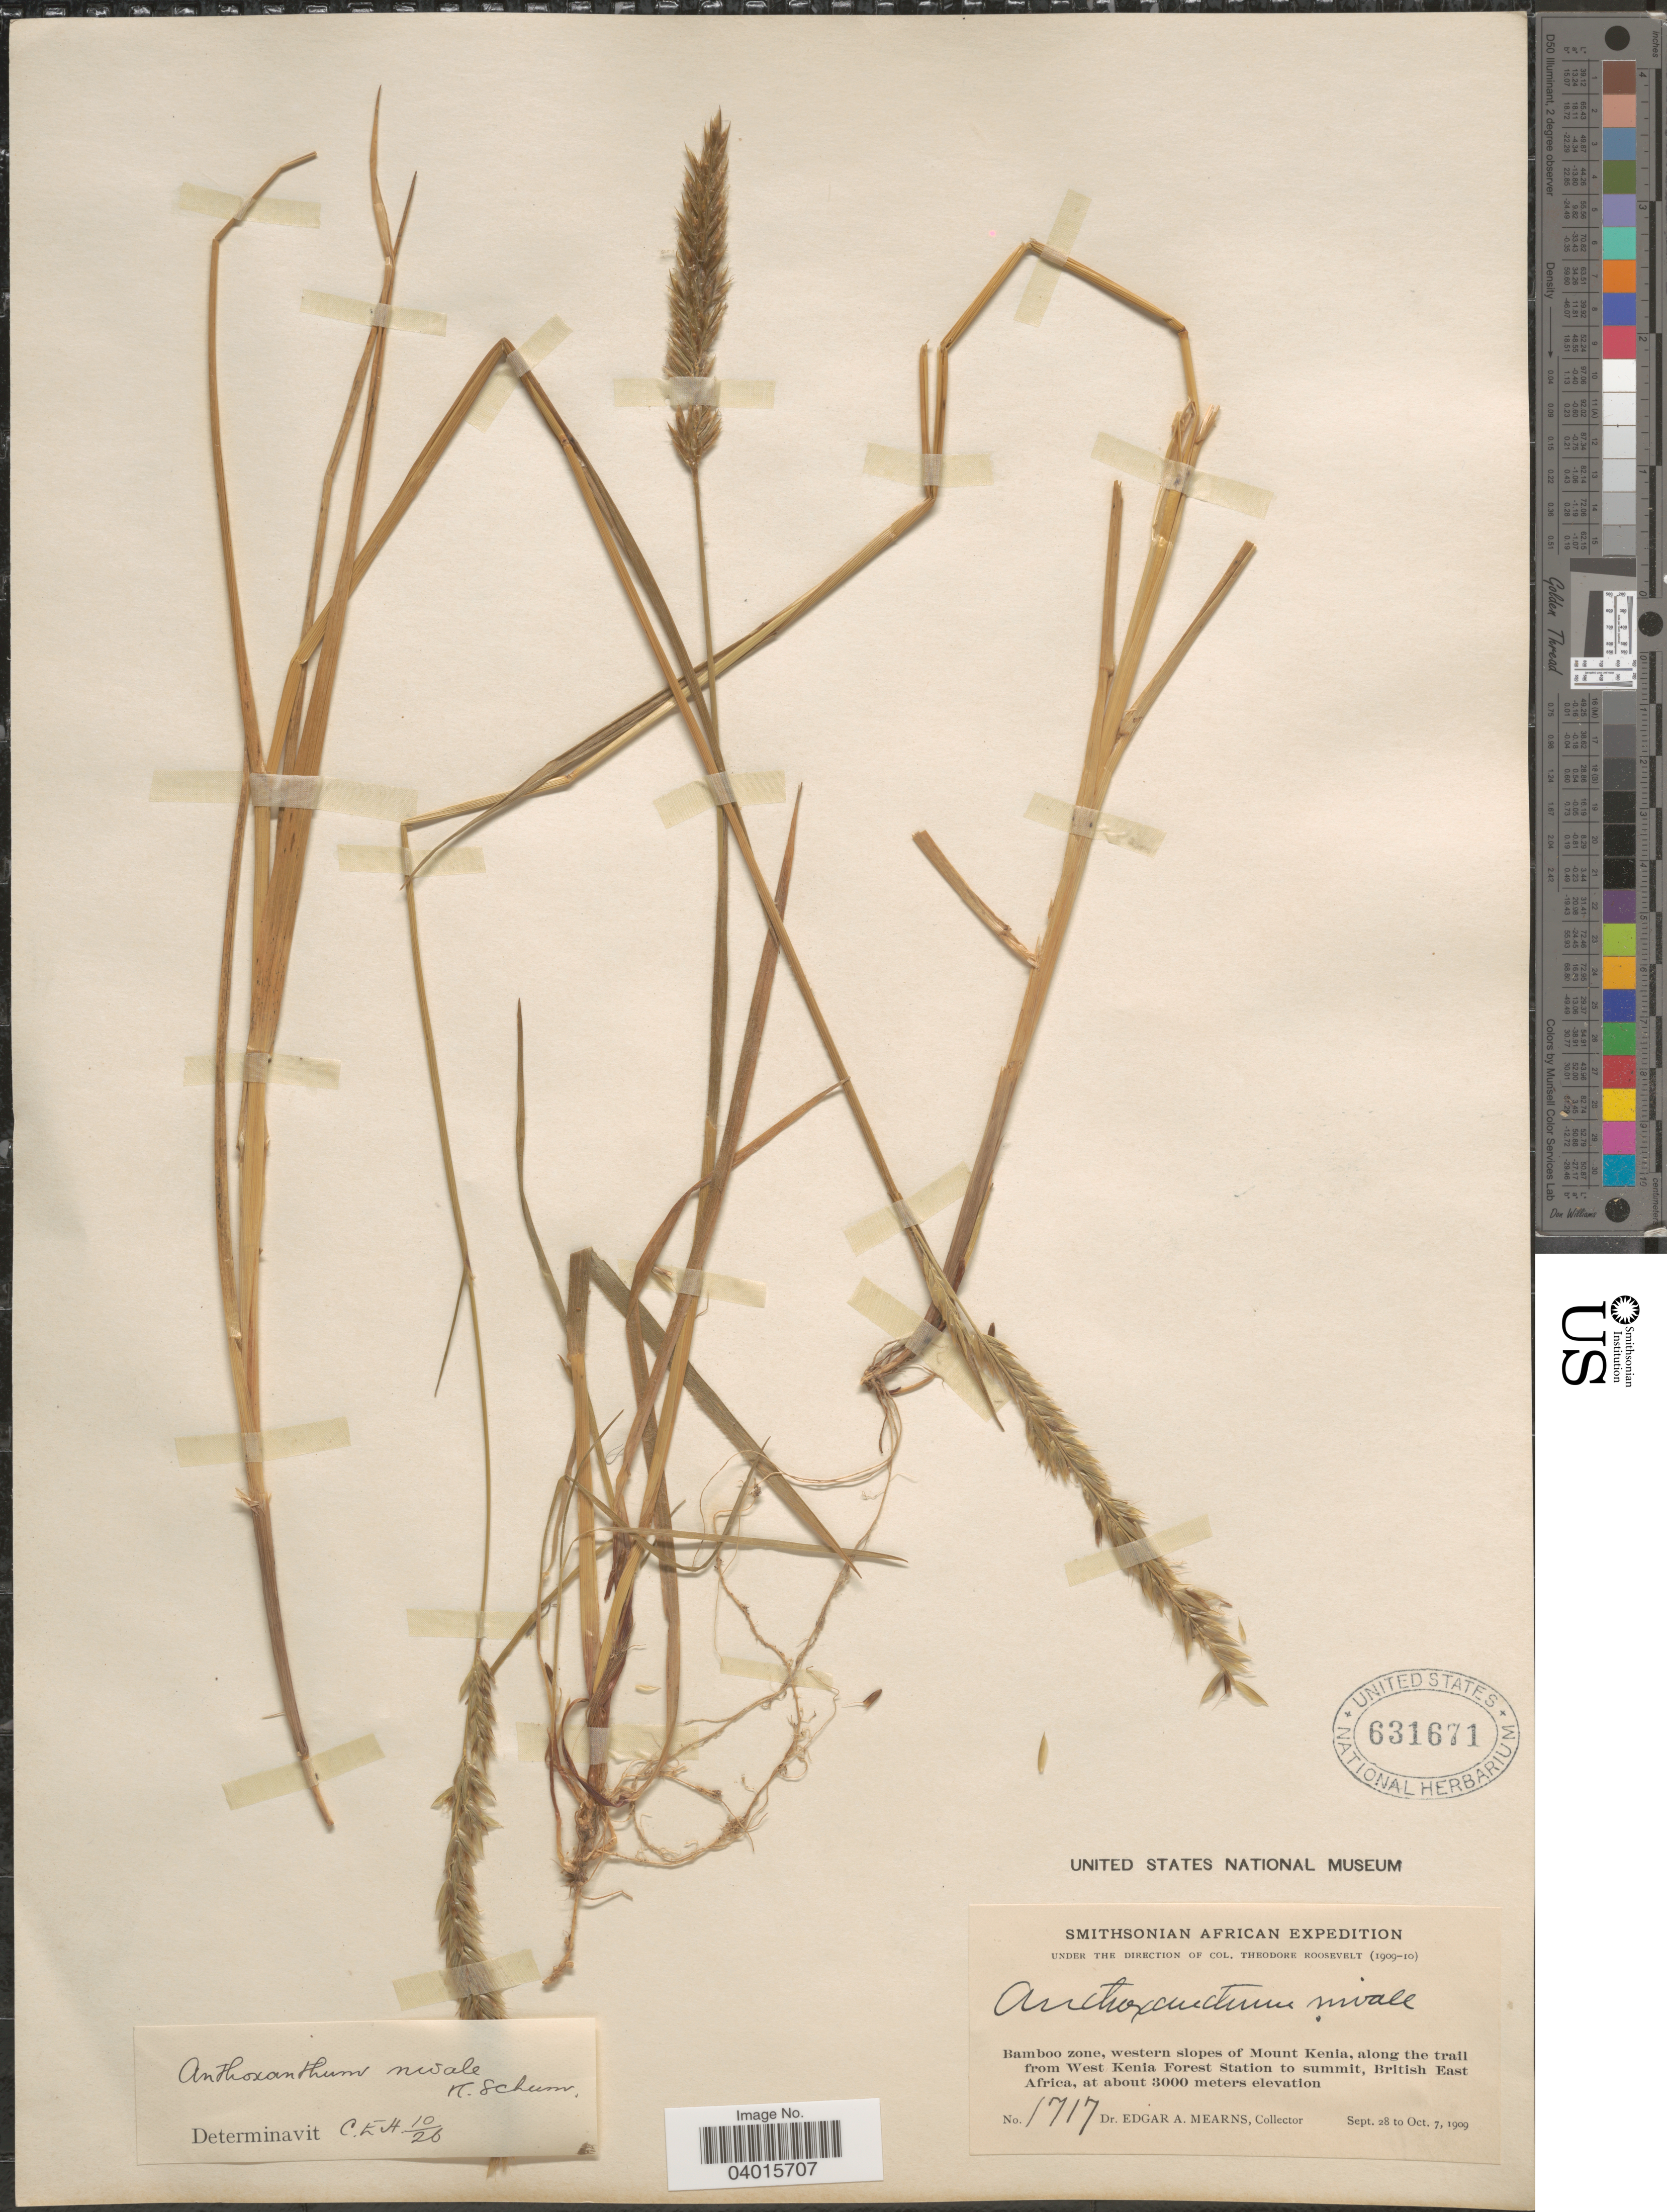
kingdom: Plantae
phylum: Tracheophyta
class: Liliopsida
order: Poales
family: Poaceae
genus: Anthoxanthum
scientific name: Anthoxanthum nivale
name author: K. Schum.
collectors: E. A. Mearns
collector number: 1717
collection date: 1909-09-28/1909-10-07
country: Kenya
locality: Bamboo zone, western slopes of Mount Kenia, along the trail from West Kenia Forest Station to summit, British East Africa.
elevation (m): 3000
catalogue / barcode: US 631671